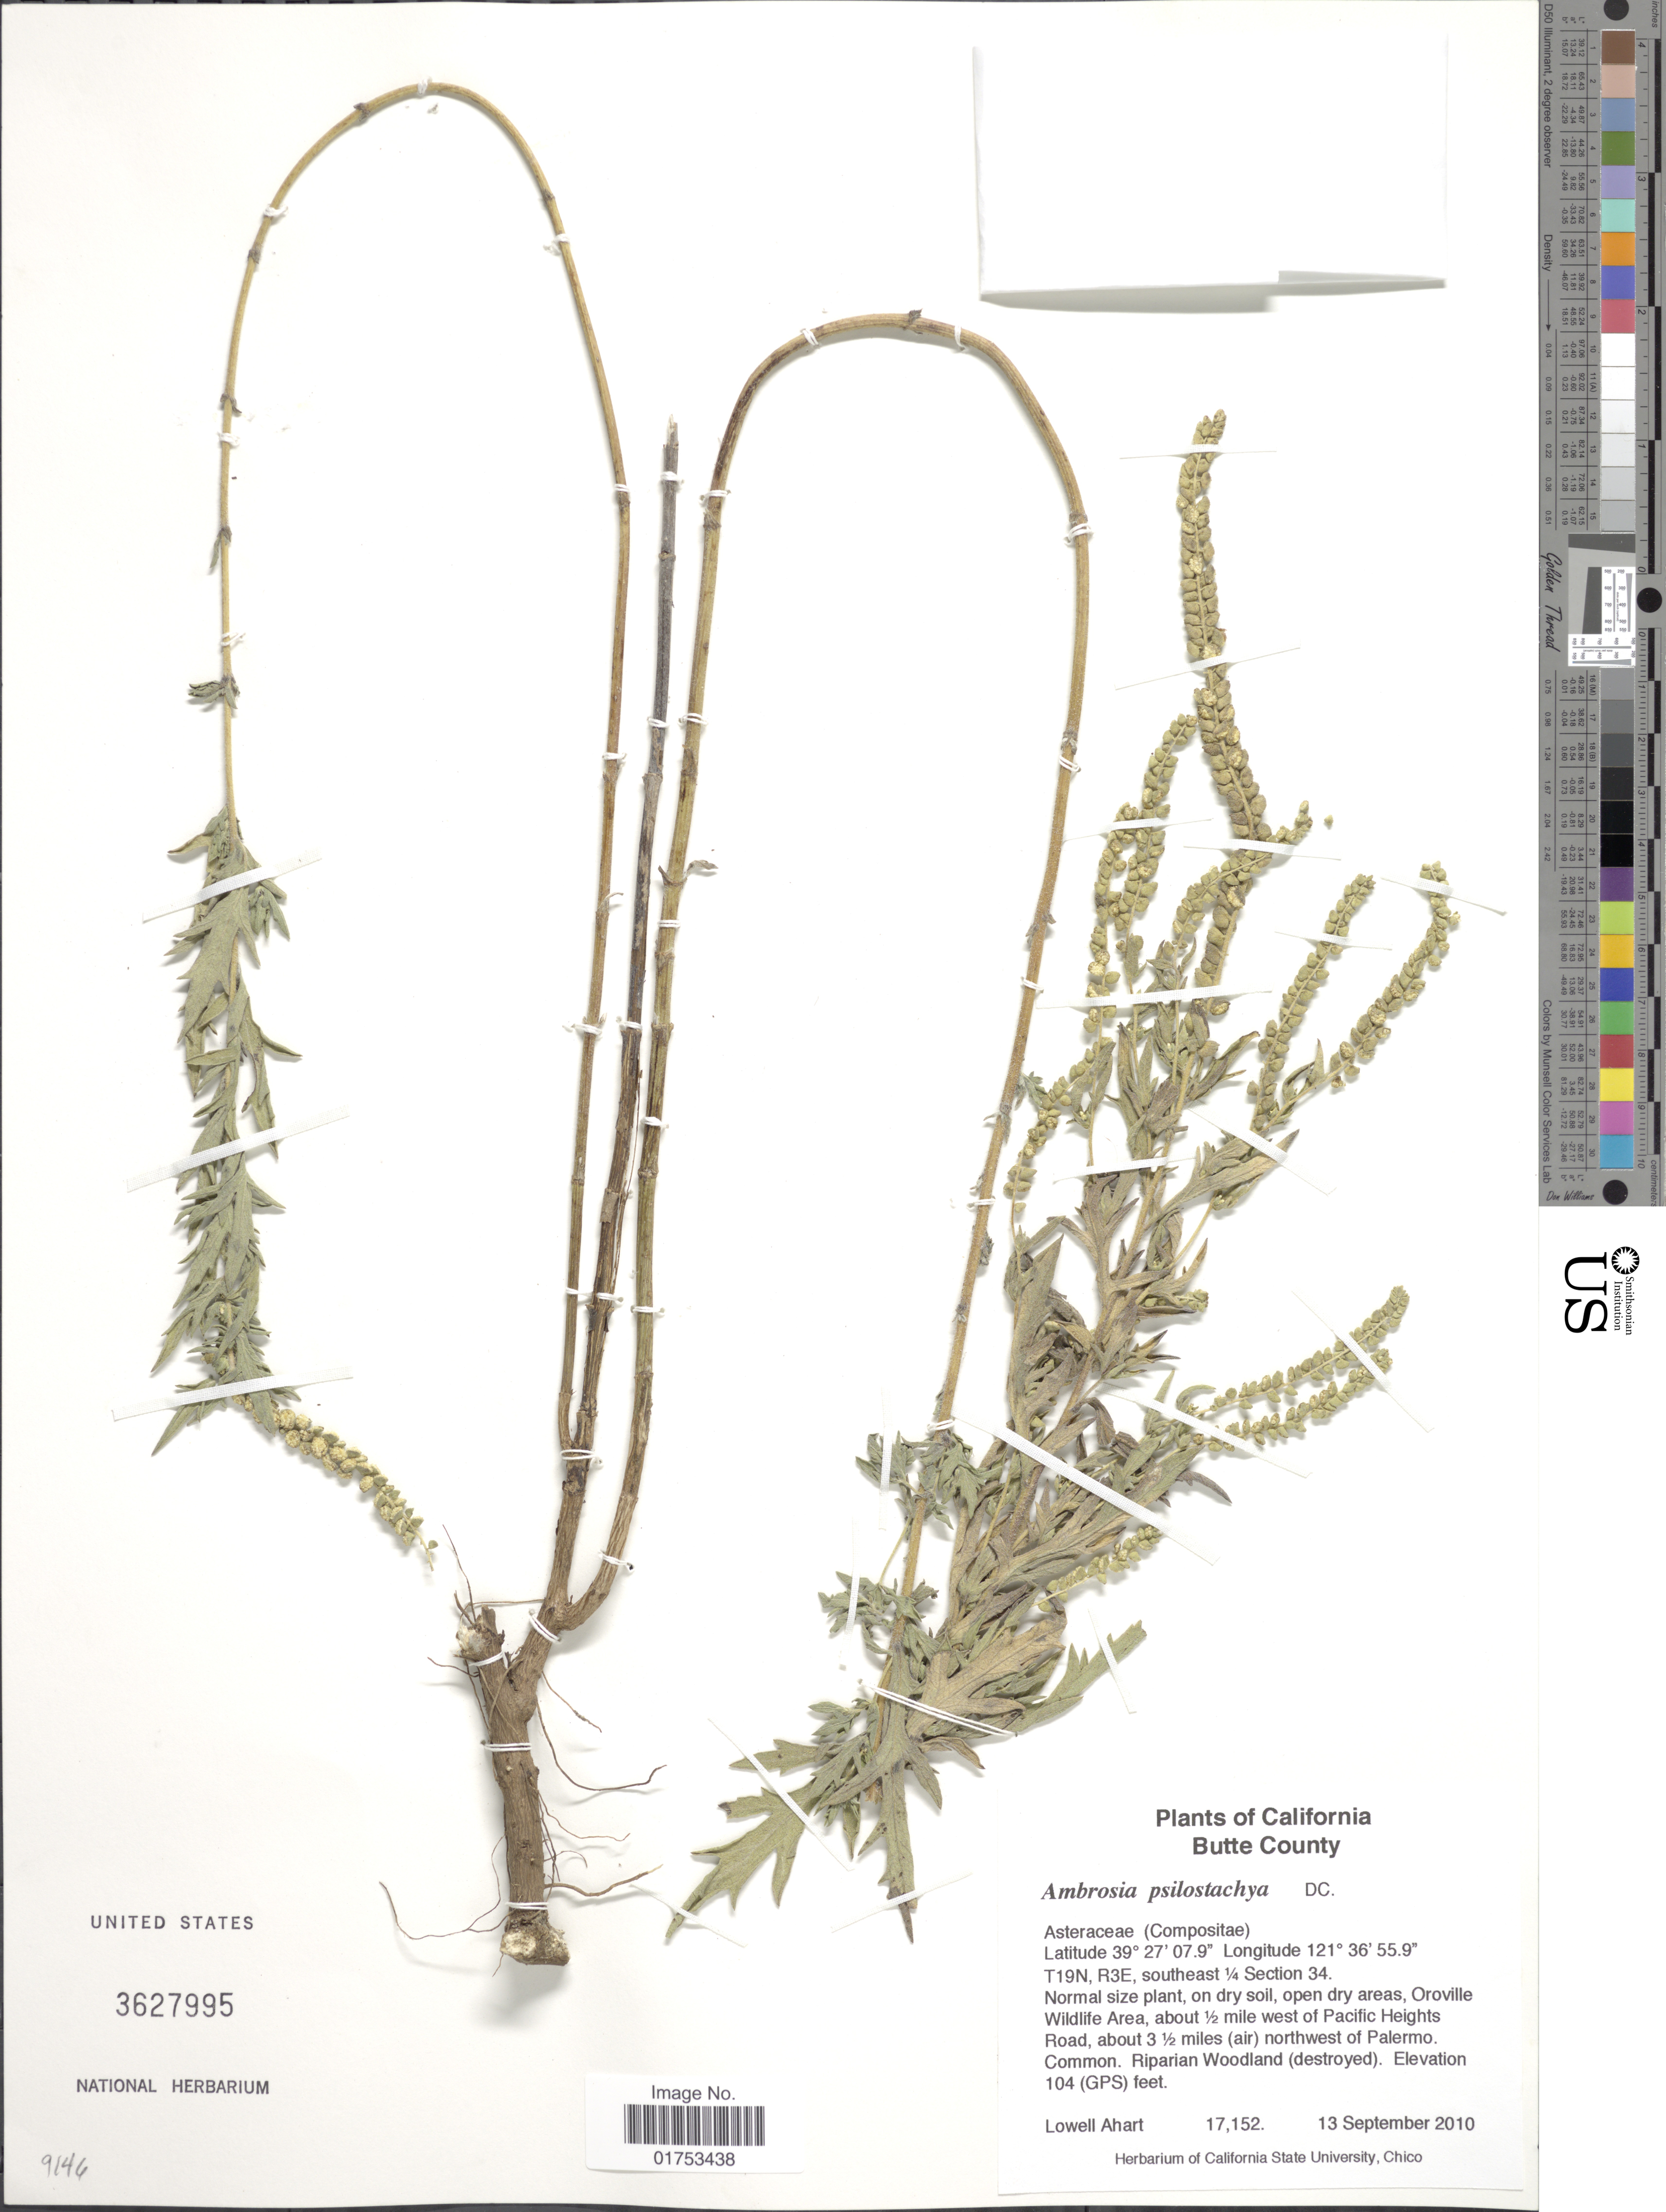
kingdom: Plantae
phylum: Tracheophyta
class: Magnoliopsida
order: Asterales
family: Asteraceae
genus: Ambrosia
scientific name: Ambrosia coronopifolia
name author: DC.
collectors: L. Ahart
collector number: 17152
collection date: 2010-09-13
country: United States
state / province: California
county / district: Butte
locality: Butte County, T19N, R3E, southeast 1/4 Section 34, Oroville Wildlife Area, about ½ mile west of Pacific Heights Road, about 3½ miles (air) northwest of Palermo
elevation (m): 32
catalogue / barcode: US 3627995